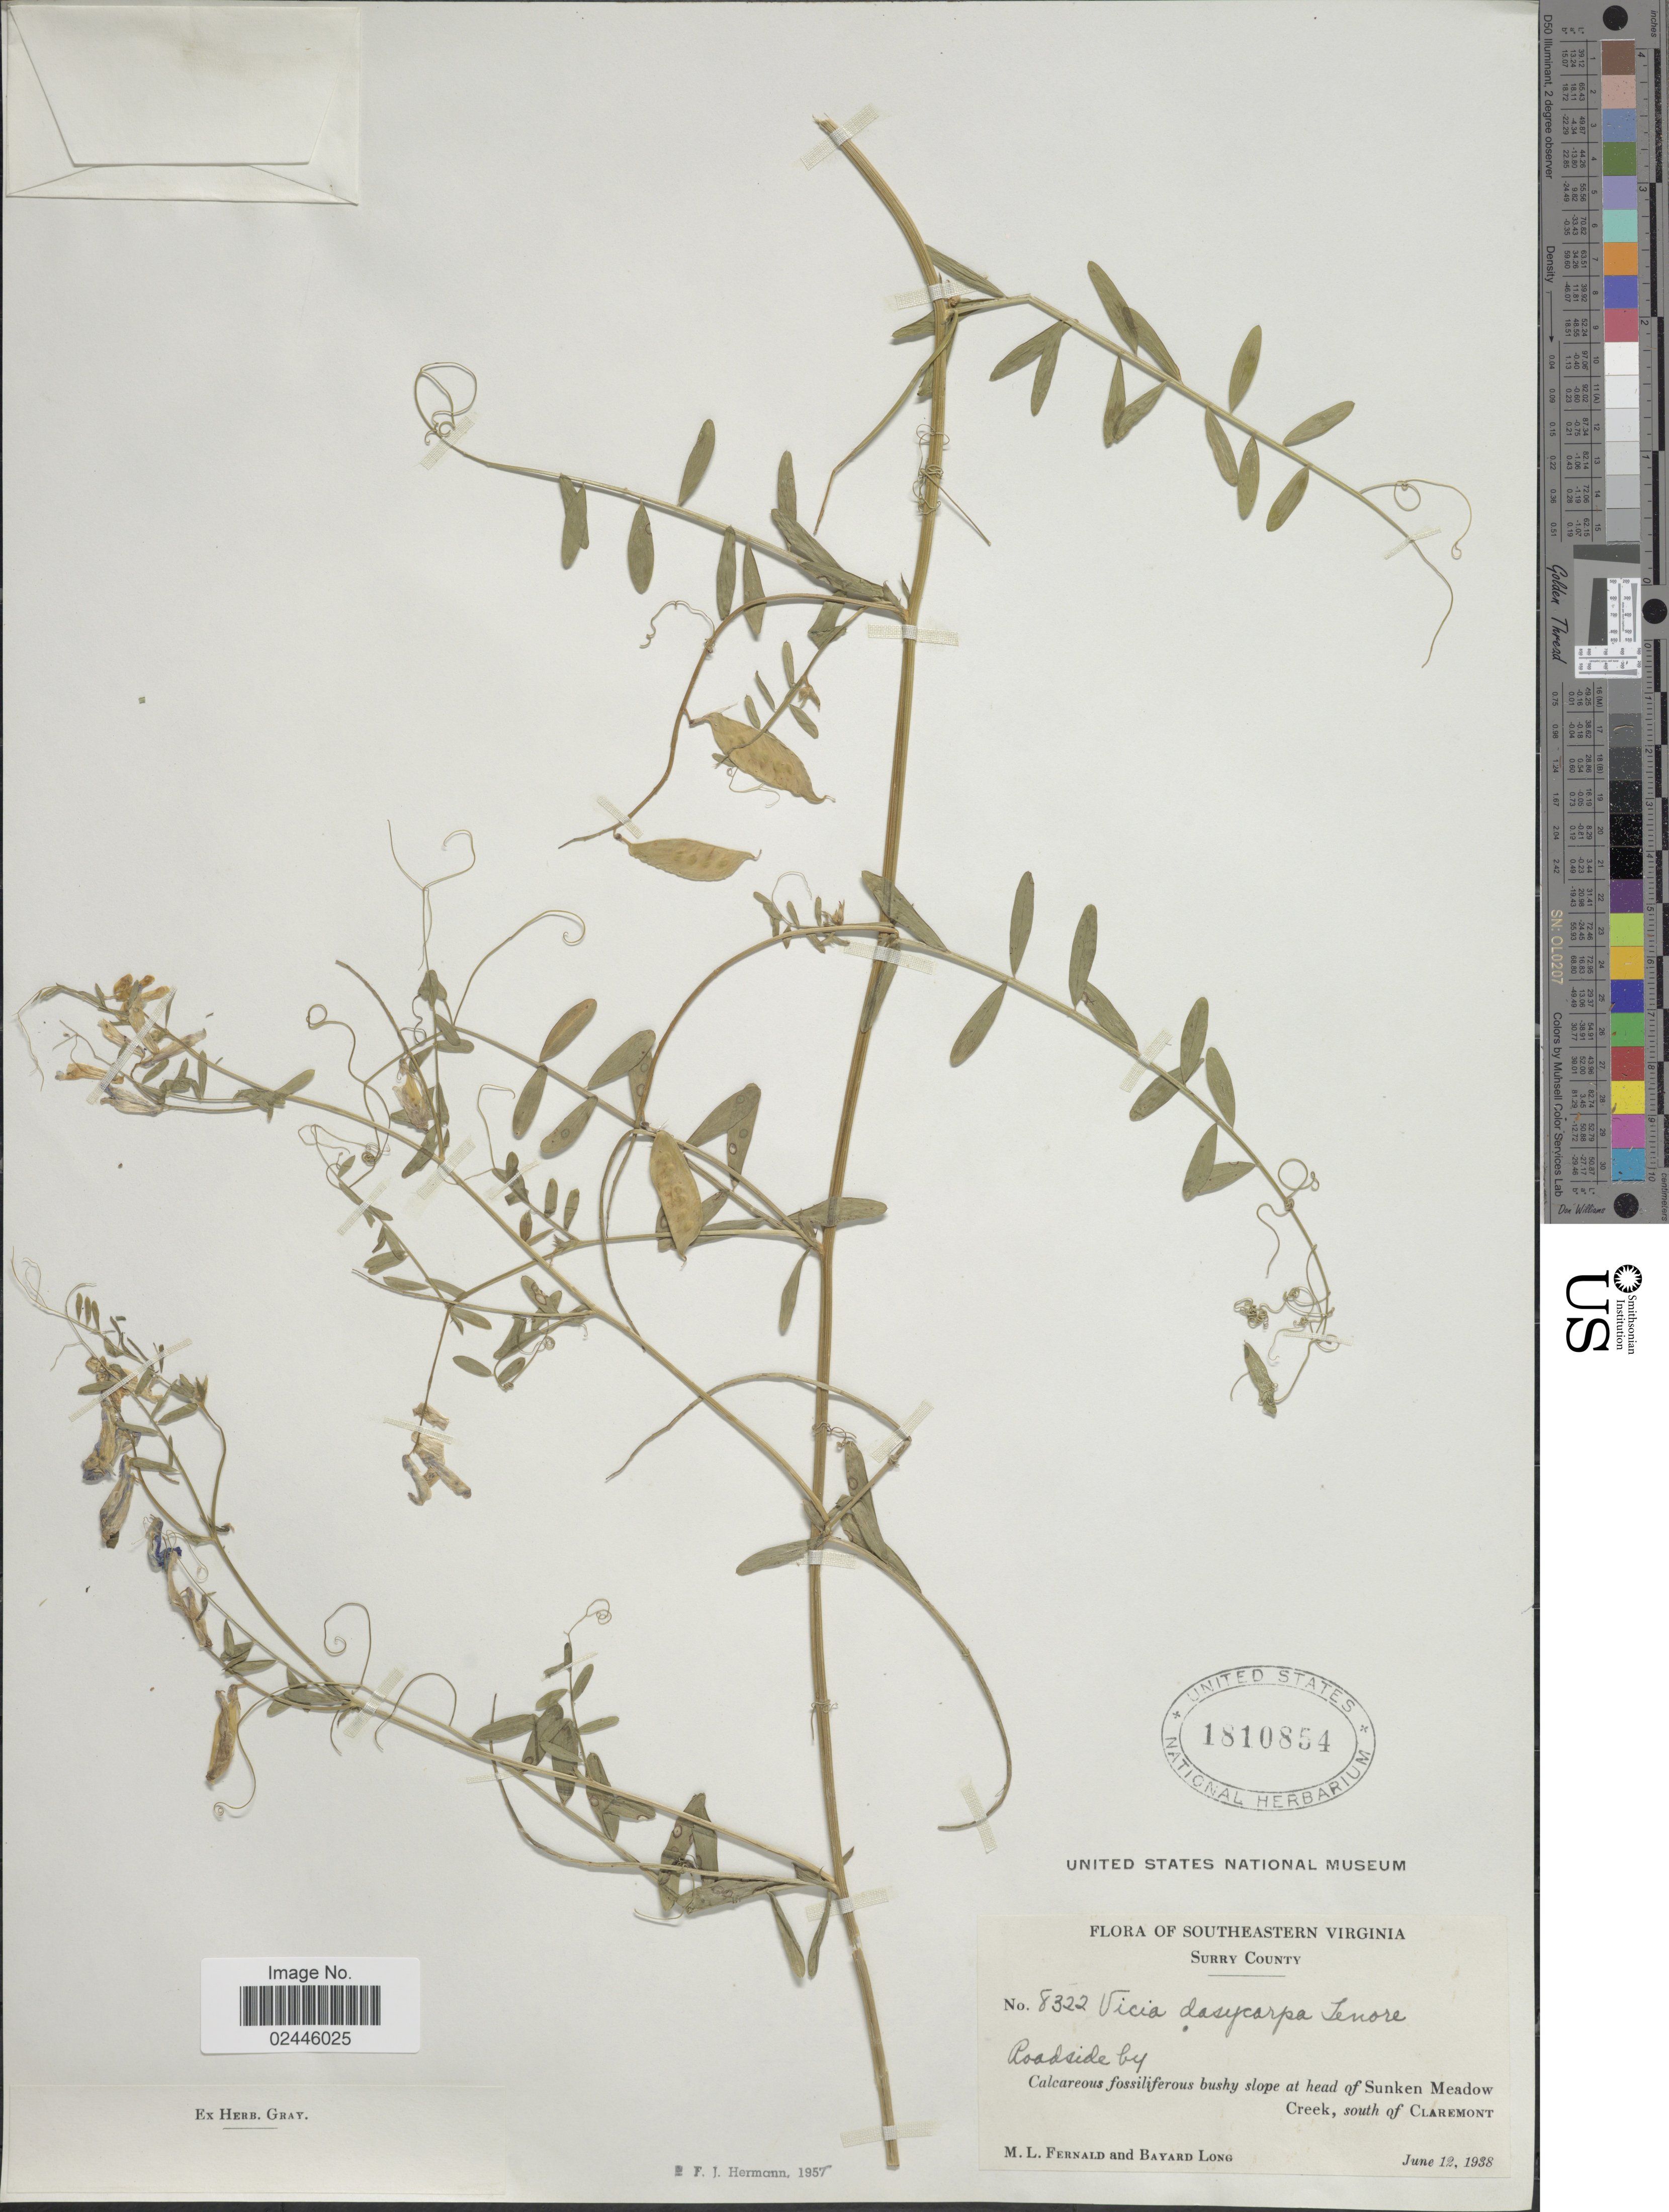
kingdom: Plantae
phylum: Tracheophyta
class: Magnoliopsida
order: Fabales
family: Fabaceae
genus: Vicia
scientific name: Vicia dasycarpa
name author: Ten.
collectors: M. L. Fernald & B. Long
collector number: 8322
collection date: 1936-06-12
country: United States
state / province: Virginia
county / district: Surry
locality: Southeastern Virginia, Surry County, roadside, at head of Sunken Meadow, Creek, south of Claremont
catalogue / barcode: US 1810854